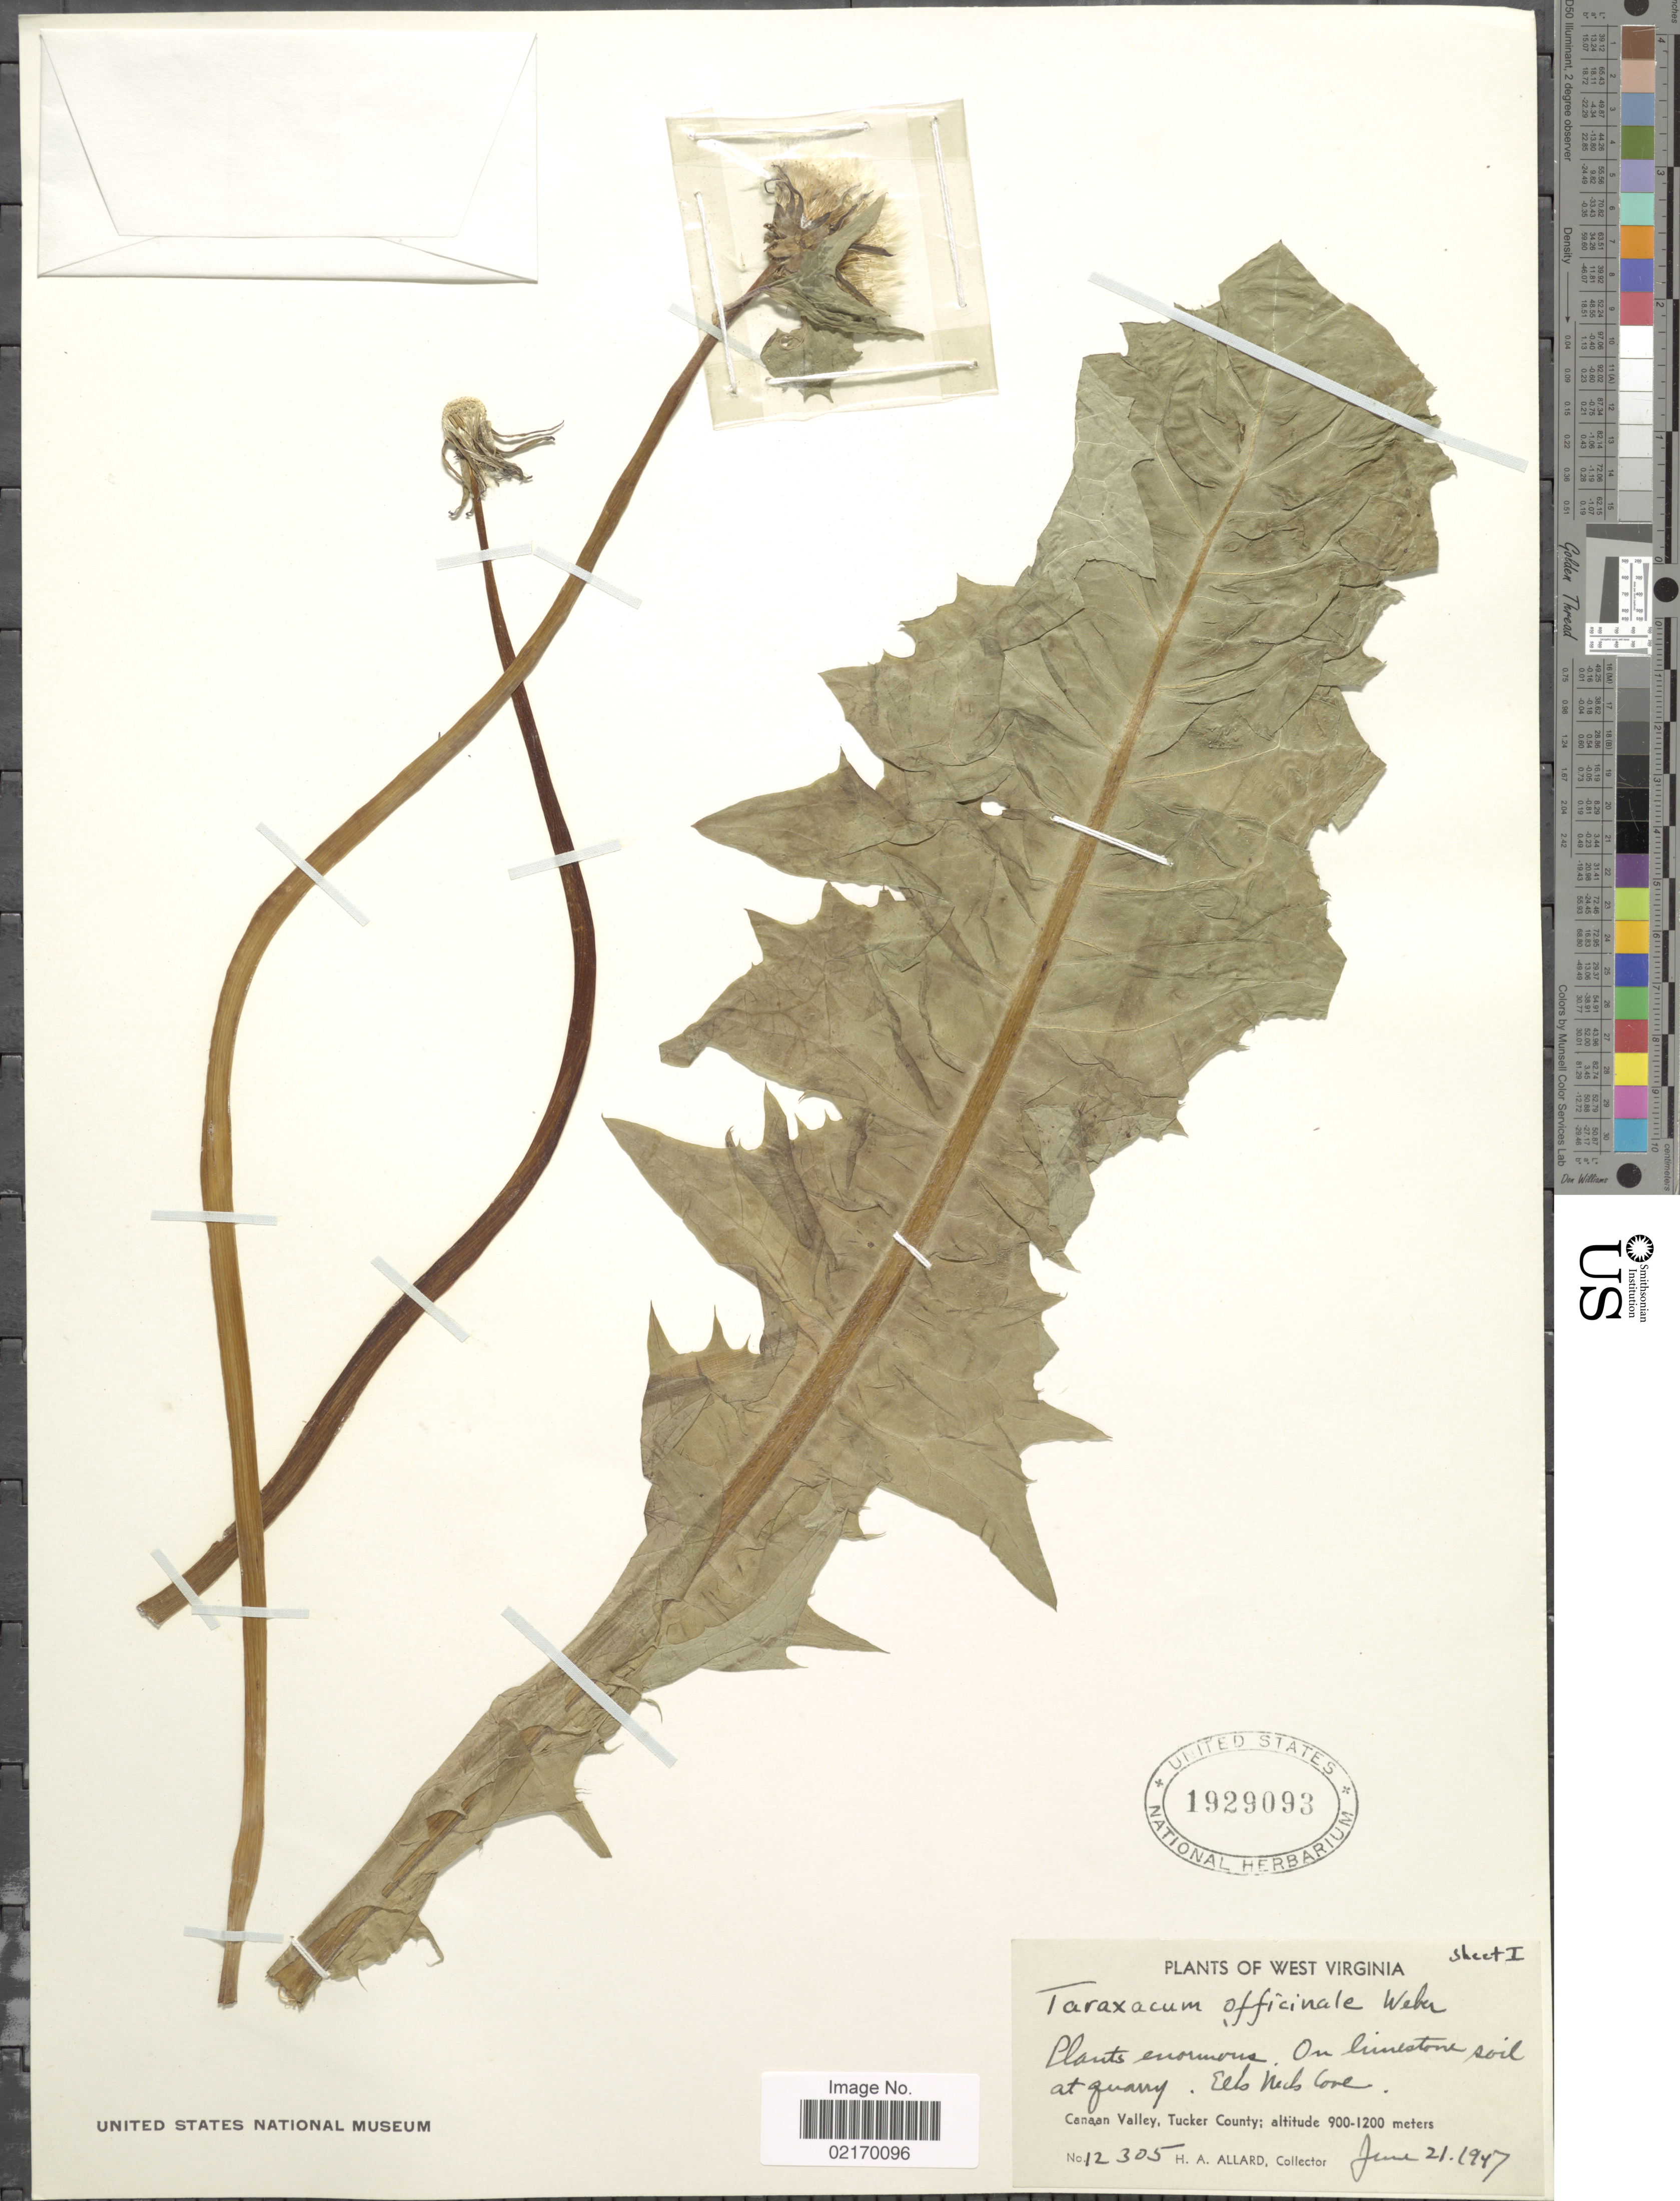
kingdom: Plantae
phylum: Tracheophyta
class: Magnoliopsida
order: Asterales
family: Asteraceae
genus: Taraxacum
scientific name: Taraxacum officinale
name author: G.H. Weber ex F.H. Wigg.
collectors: H. A. Allard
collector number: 12305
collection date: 1947-06-21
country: United States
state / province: West Virginia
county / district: Tucker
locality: On limestone soil at quarry, Elk Neck Cove, Canaan Valley, Tucker County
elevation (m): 900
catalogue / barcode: US 1929093